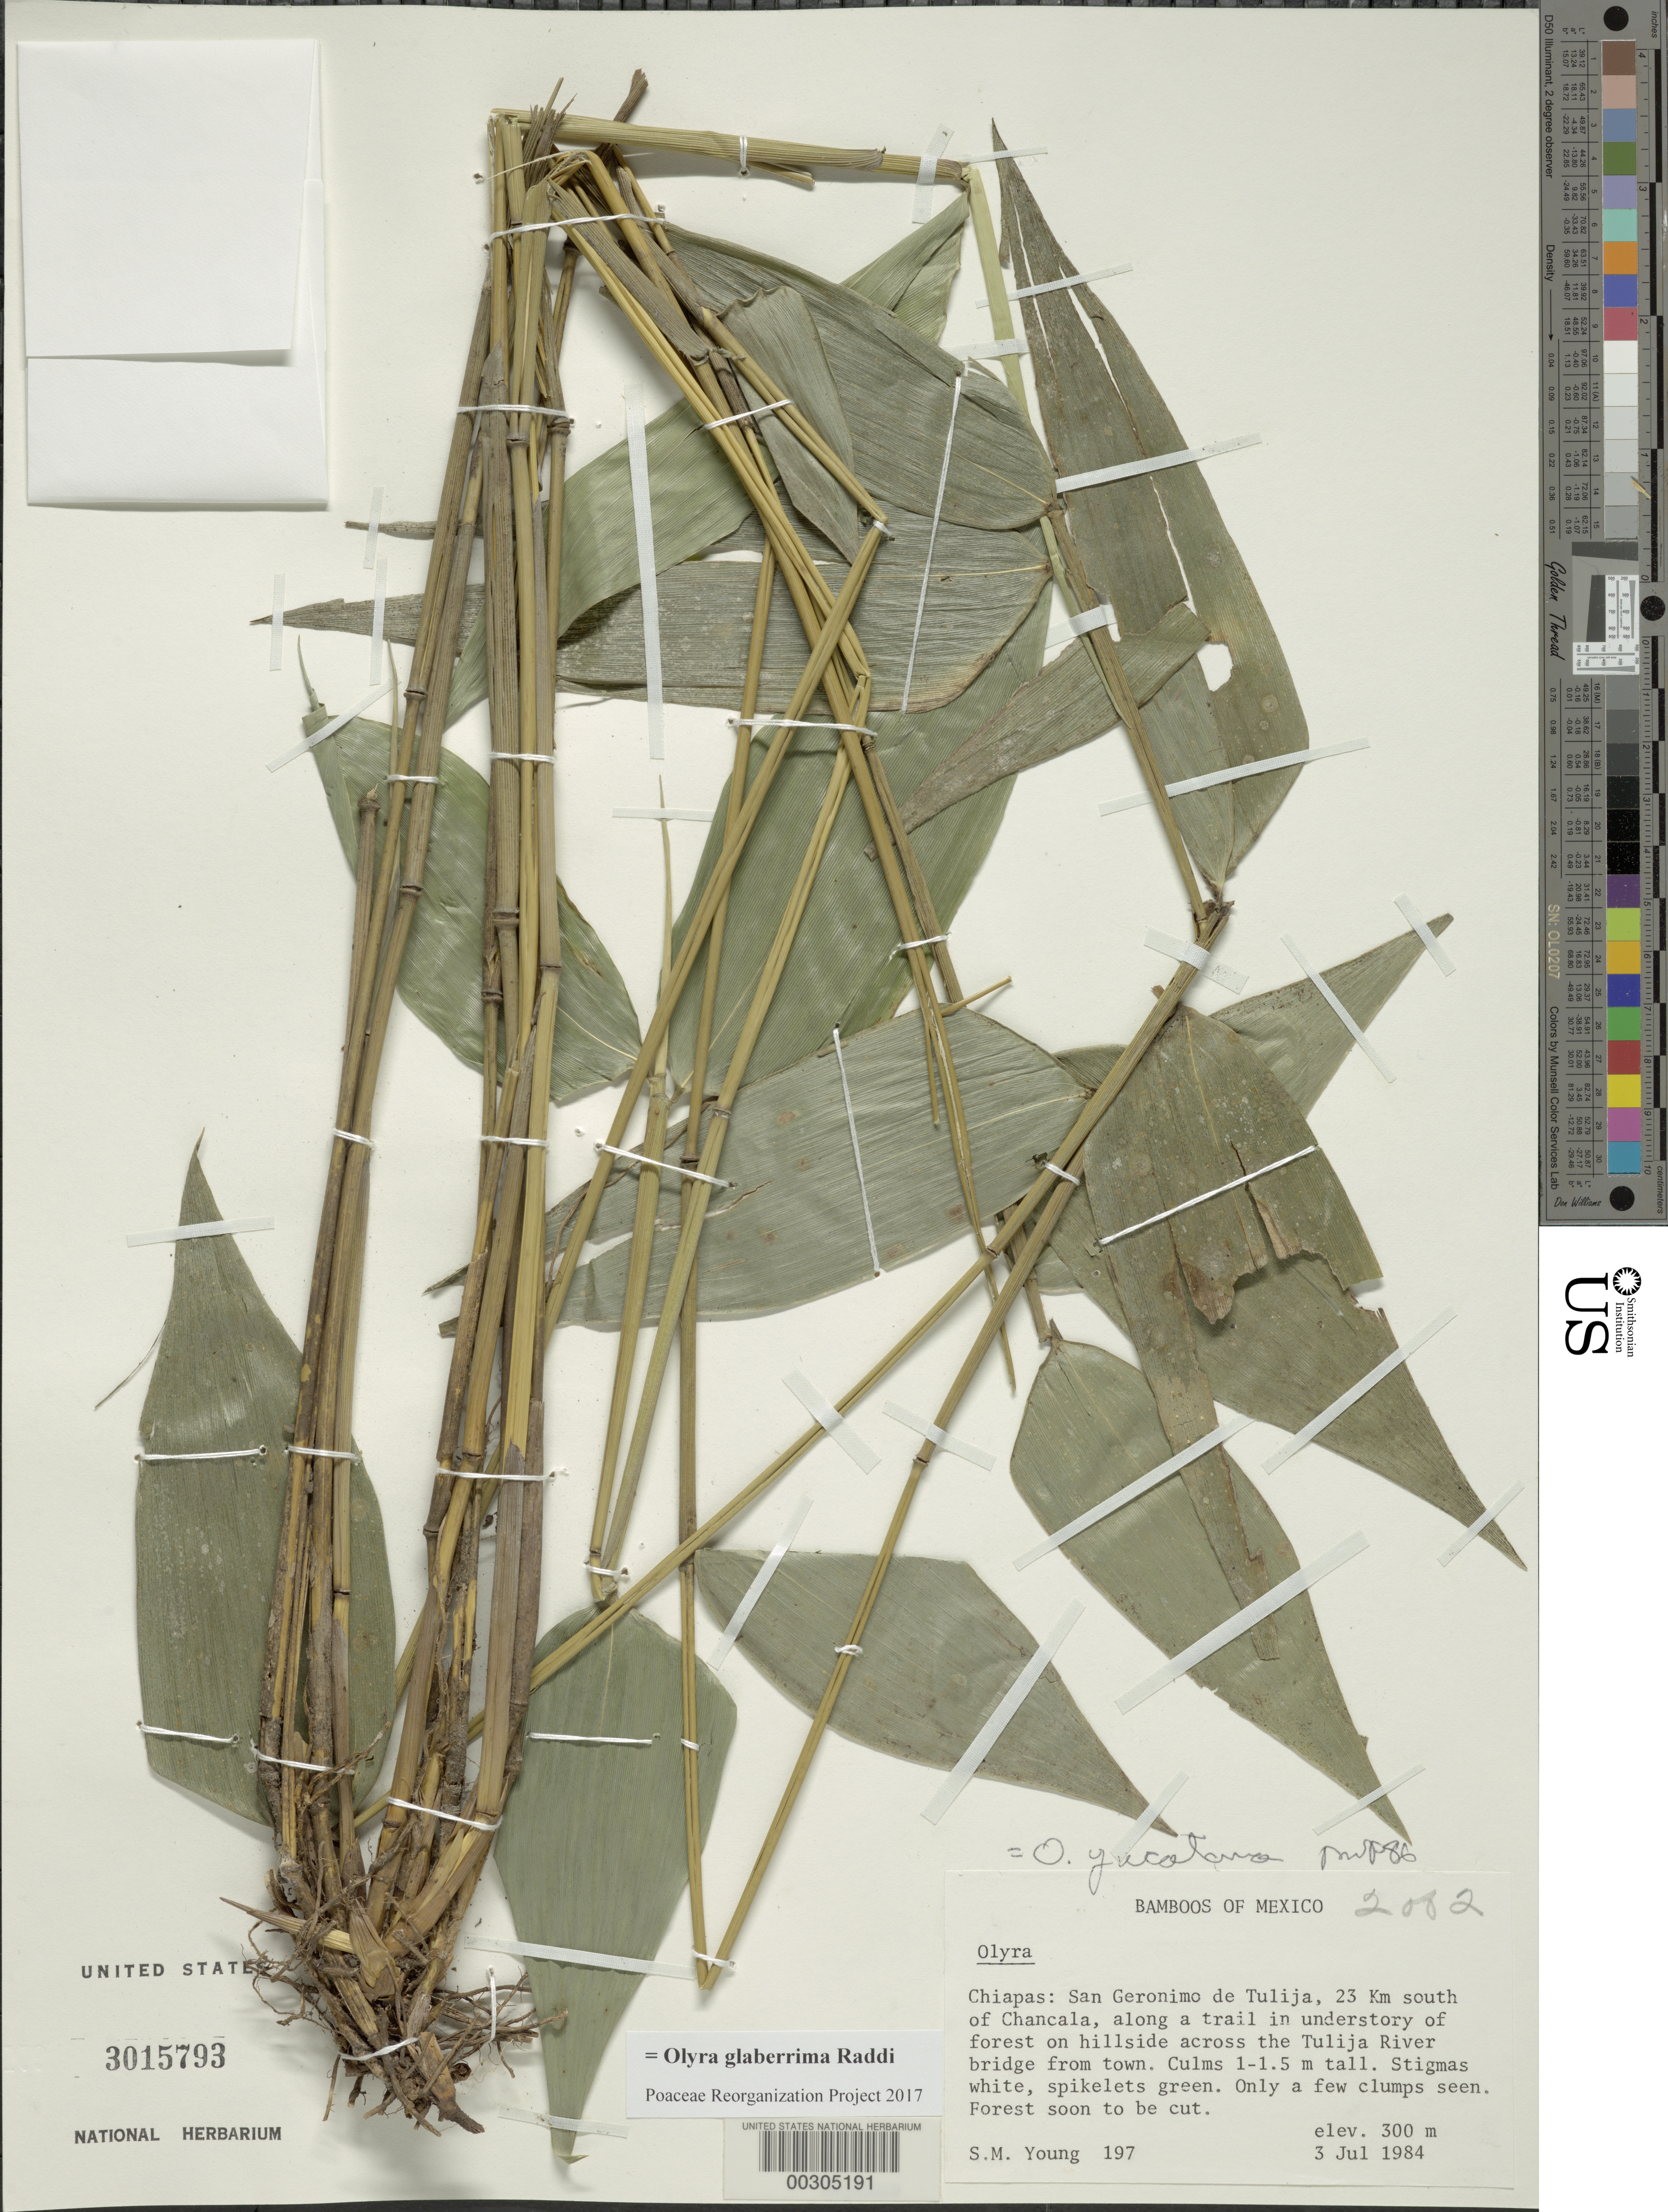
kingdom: Plantae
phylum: Tracheophyta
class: Liliopsida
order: Poales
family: Poaceae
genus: Olyra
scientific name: Olyra glaberrima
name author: Raddi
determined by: Poaceae Reorganization Project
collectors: S. Young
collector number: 197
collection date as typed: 03 Jul 1984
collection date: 1984-07-03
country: Mexico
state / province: Chiapas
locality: San Geronimo de Tulija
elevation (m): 300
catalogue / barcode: US 3015793